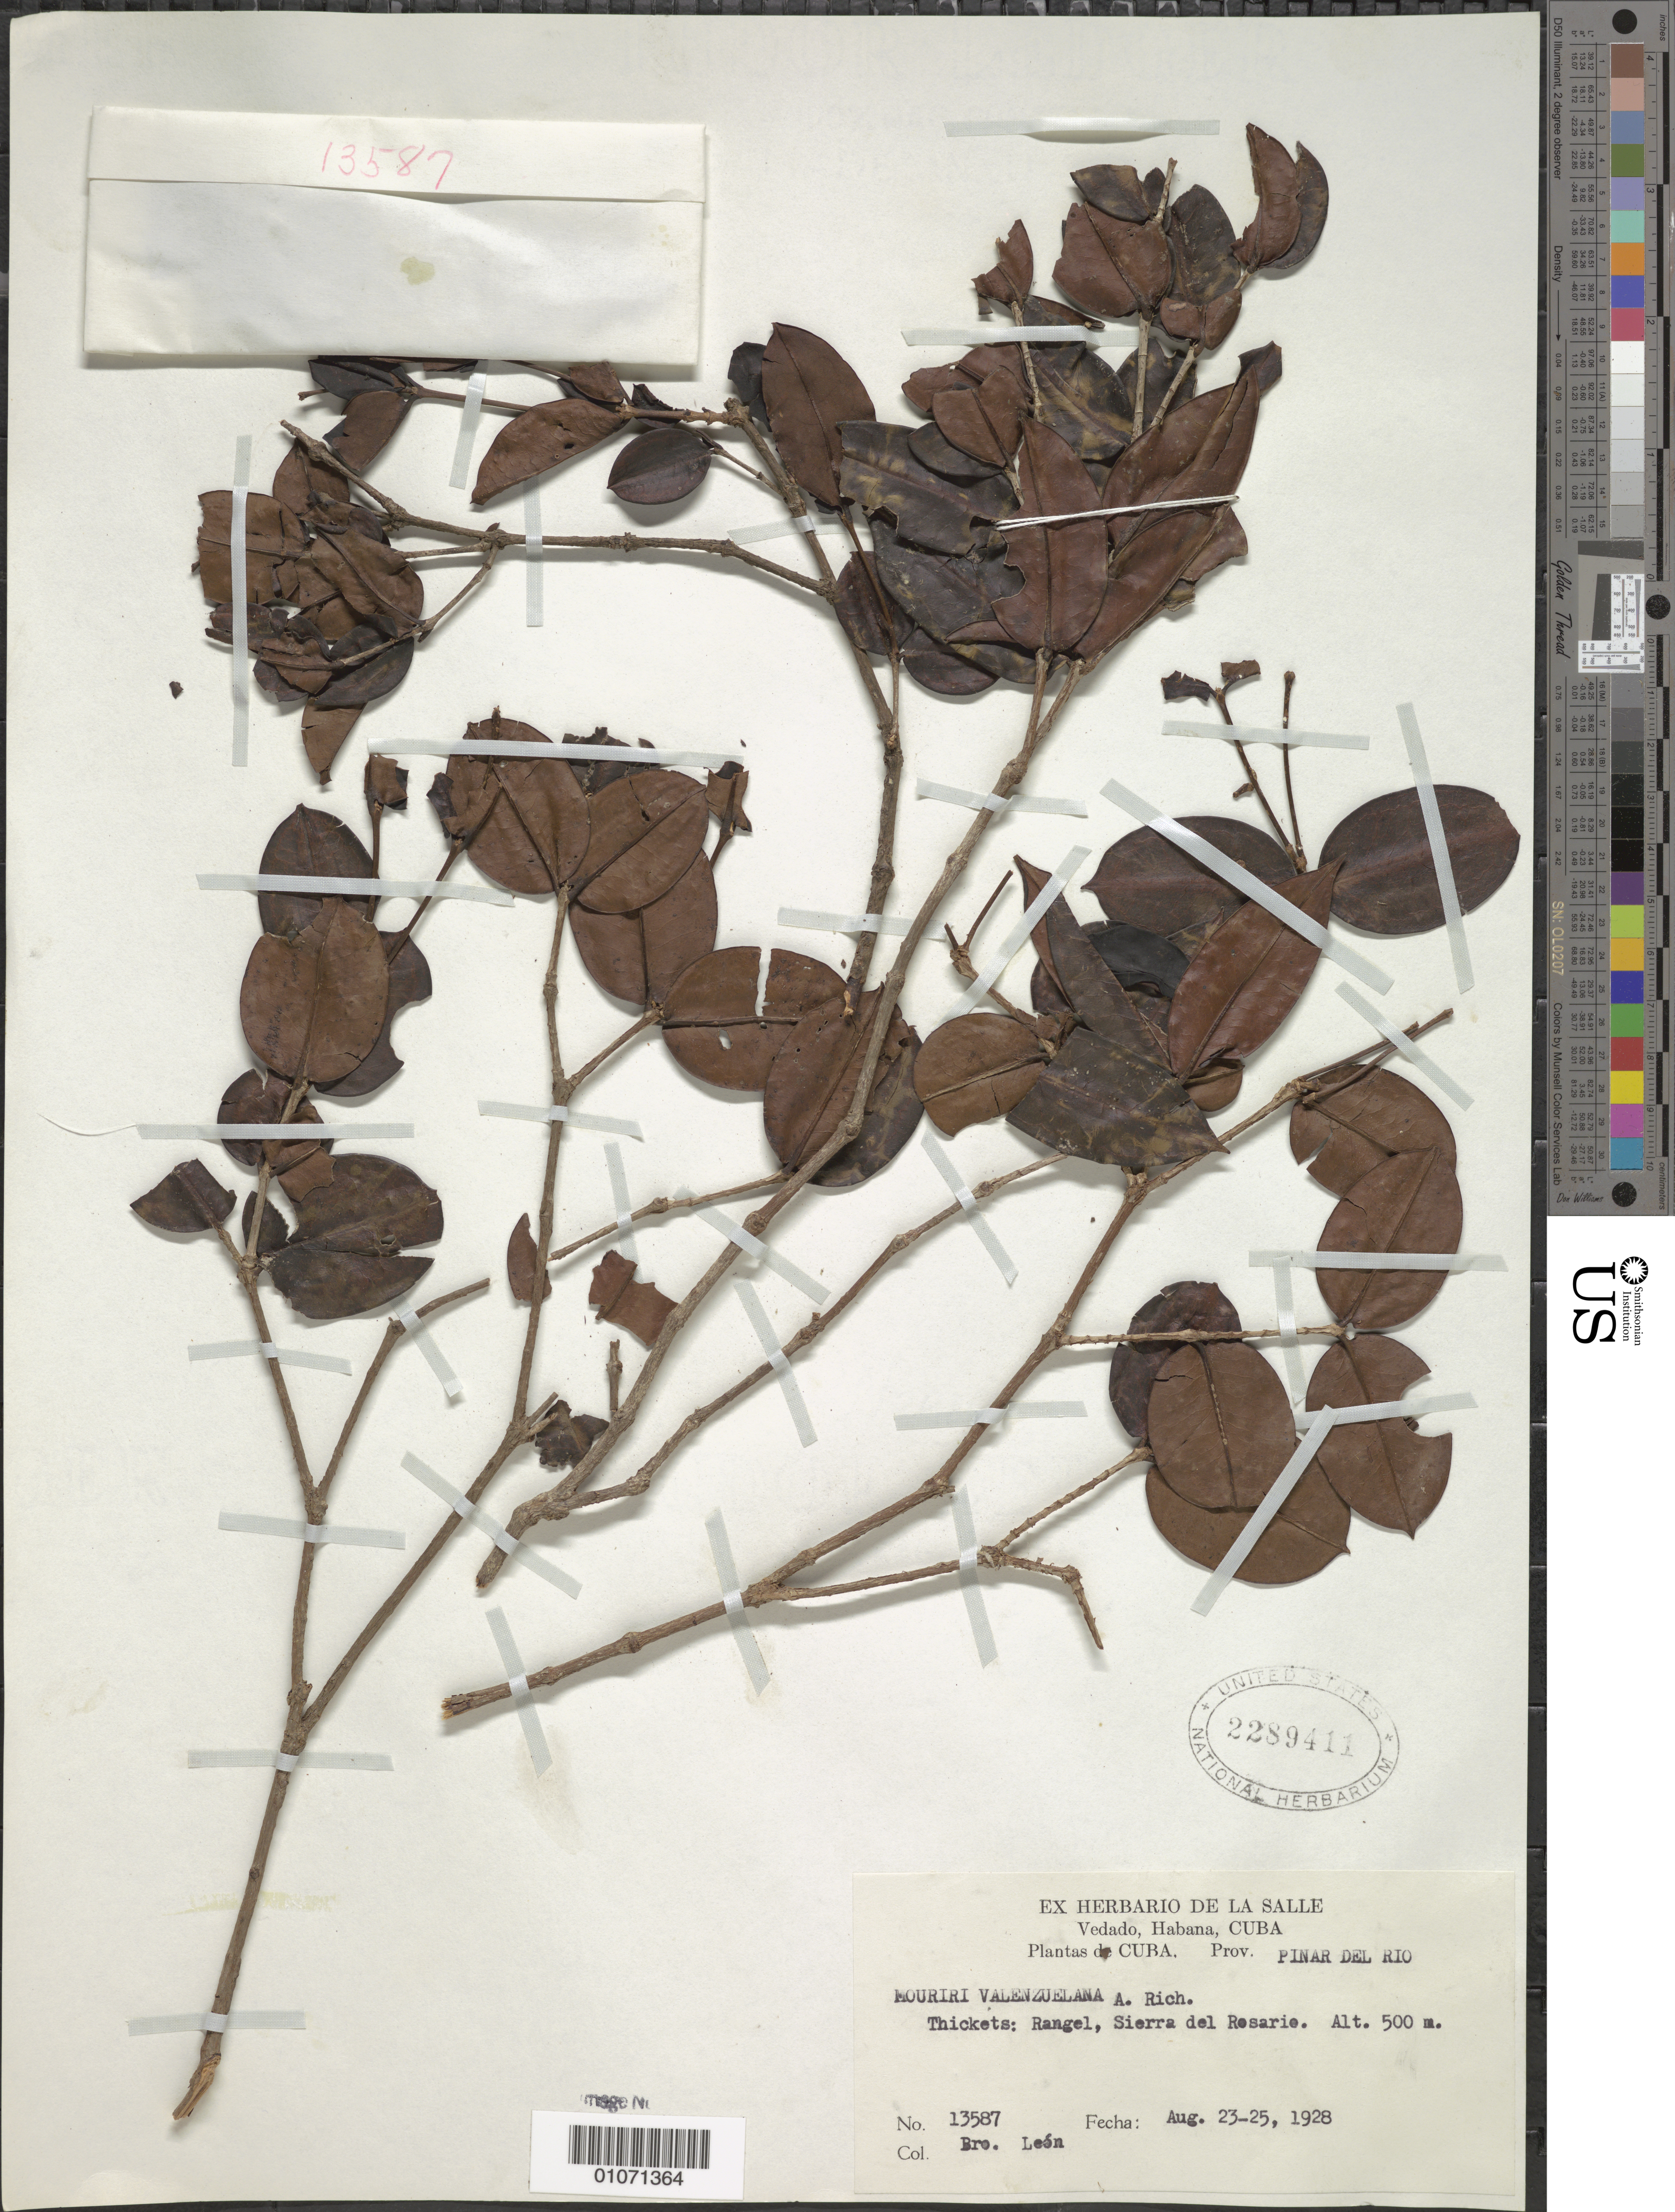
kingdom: Plantae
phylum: Tracheophyta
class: Magnoliopsida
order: Myrtales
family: Melastomataceae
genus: Mouriri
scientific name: Mouriri valenzuelana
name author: A. Rich.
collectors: Bro. León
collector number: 13587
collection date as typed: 23 Aug 1928 to 25 Aug 1928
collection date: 1928-08-23/1928-08-25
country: Cuba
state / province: Pinar del Río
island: Cuba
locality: Sierra del Risario, Rangel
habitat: Thickets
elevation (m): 500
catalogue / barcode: US 2289411